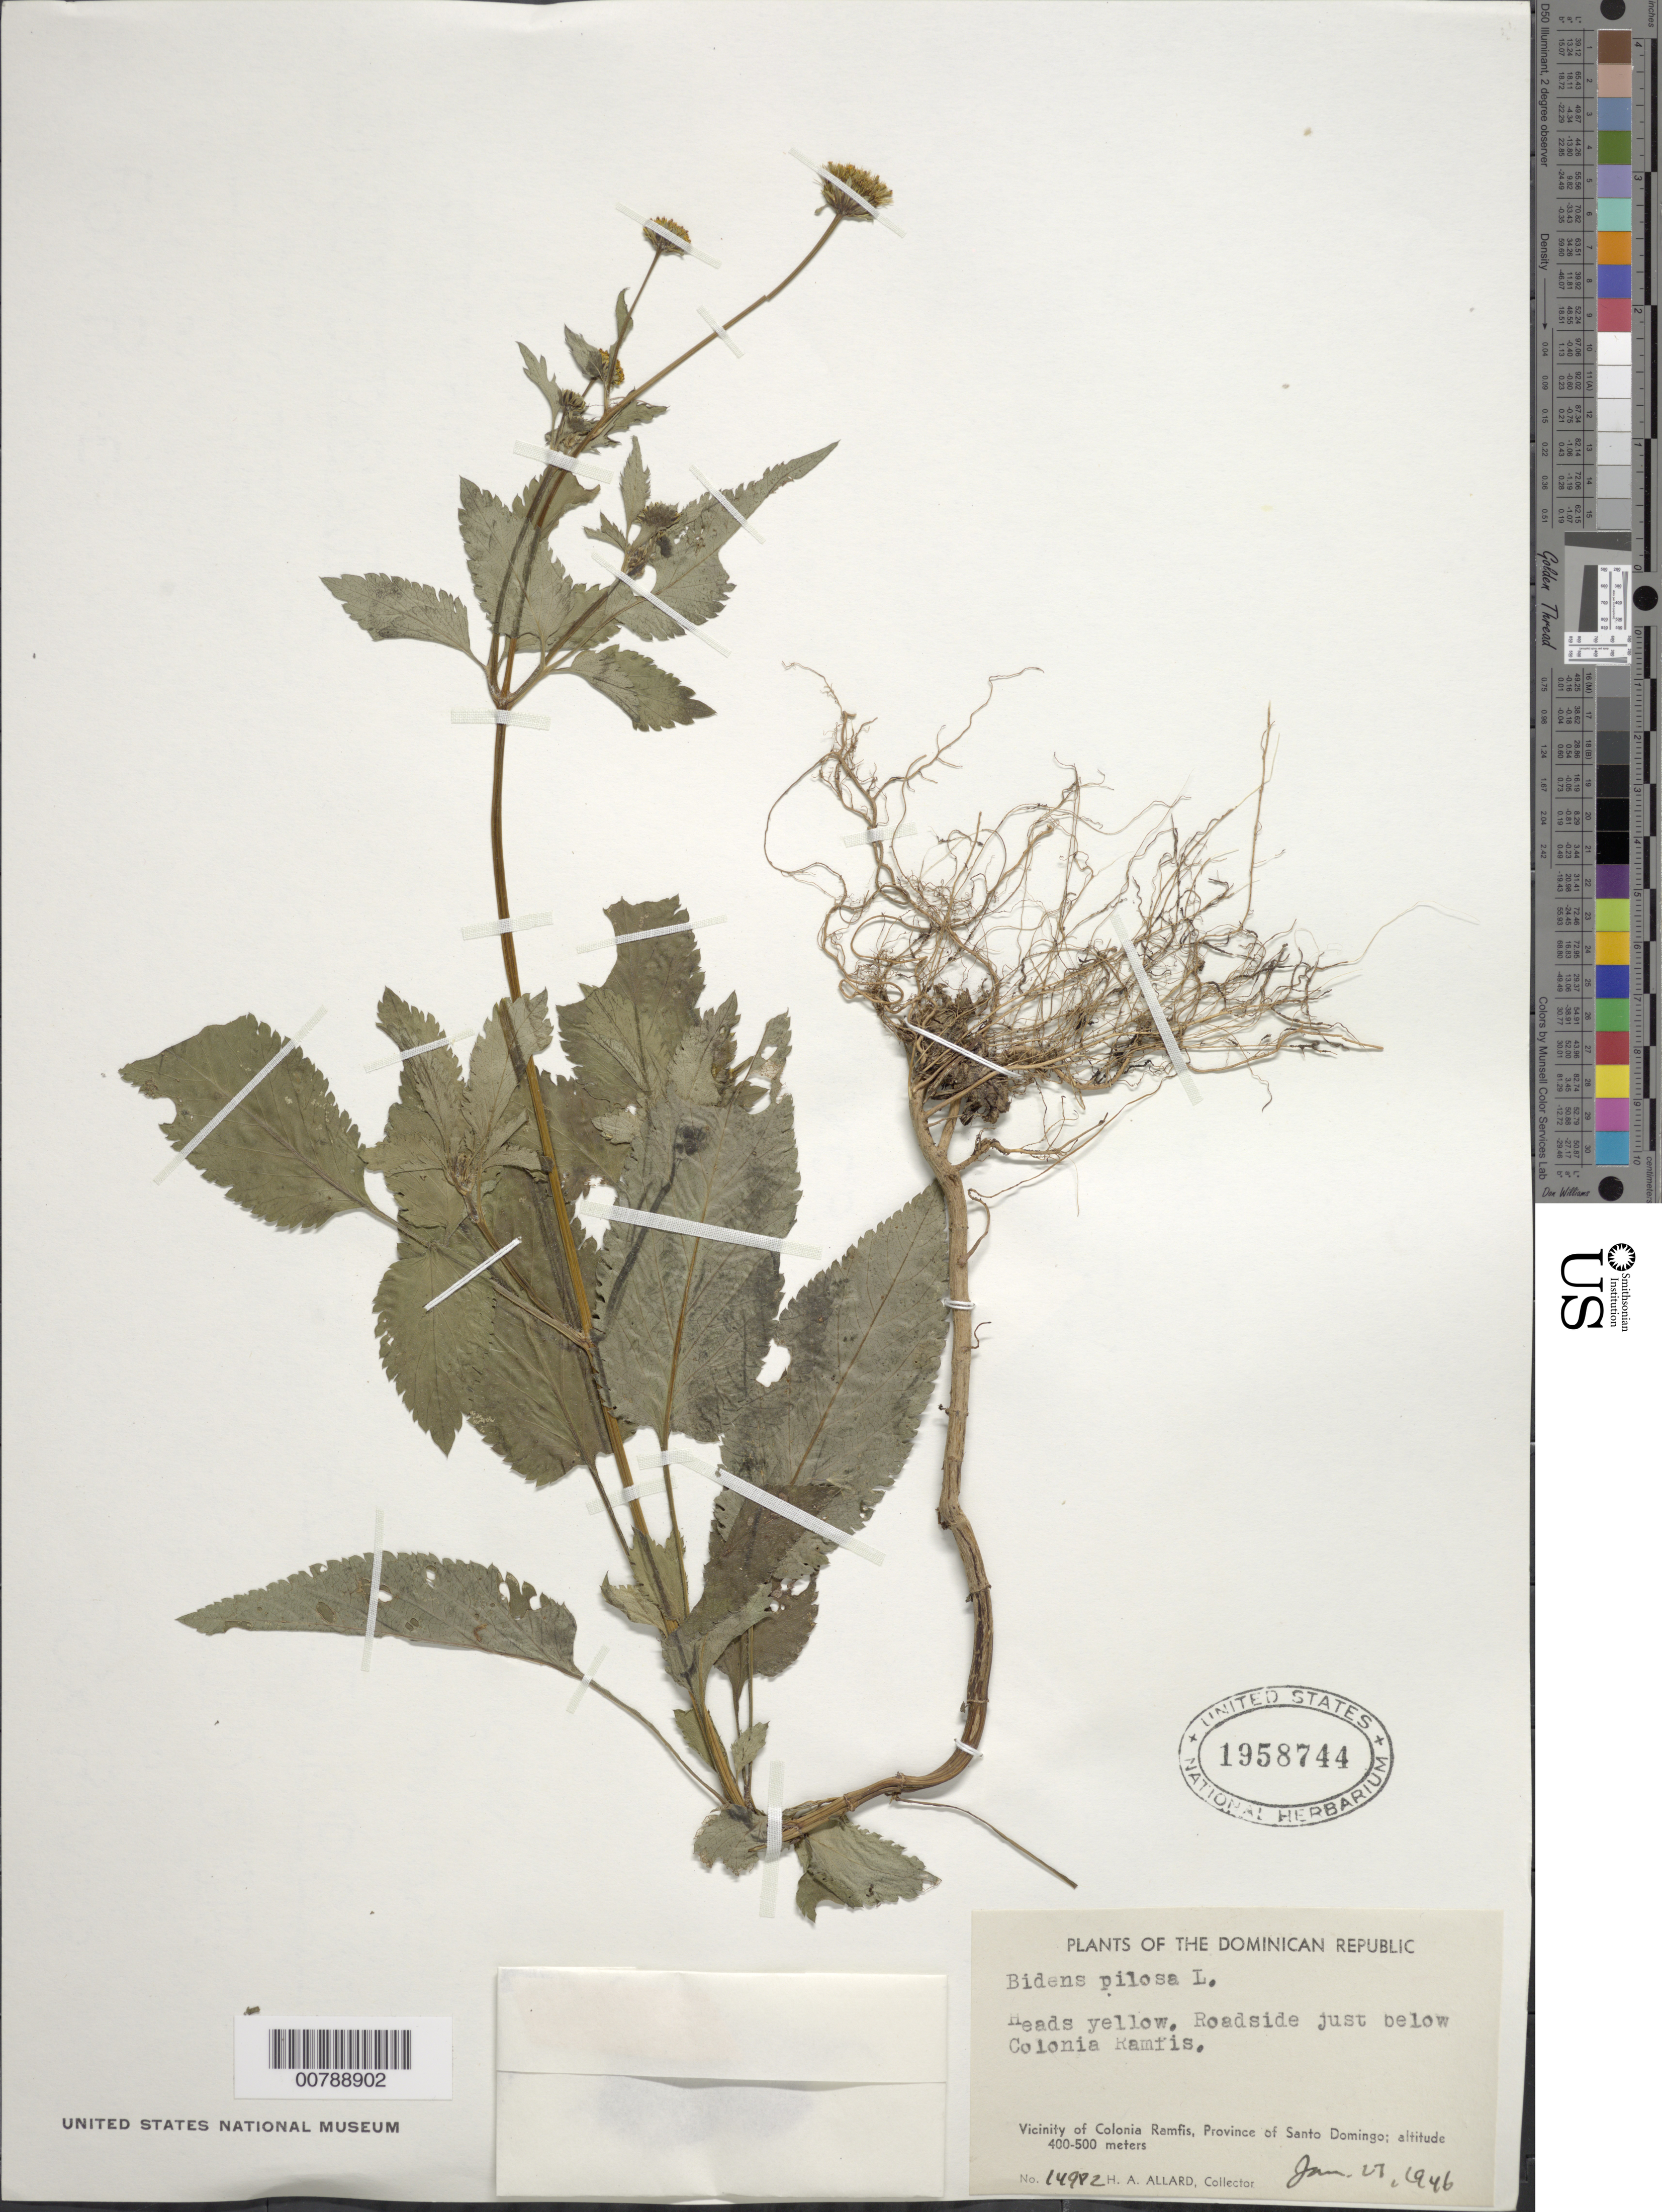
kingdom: Plantae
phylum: Tracheophyta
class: Magnoliopsida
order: Asterales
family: Asteraceae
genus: Bidens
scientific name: Bidens pilosa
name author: L.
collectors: H. A. Allard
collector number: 14982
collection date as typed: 27 Jan 1946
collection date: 1946-01-27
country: Dominican Republic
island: Hispaniola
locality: Vicinity of Colonia Ramfis, Province of Santo Domingo. Roadside just below Colonia Ramfis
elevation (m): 400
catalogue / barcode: US 1958744